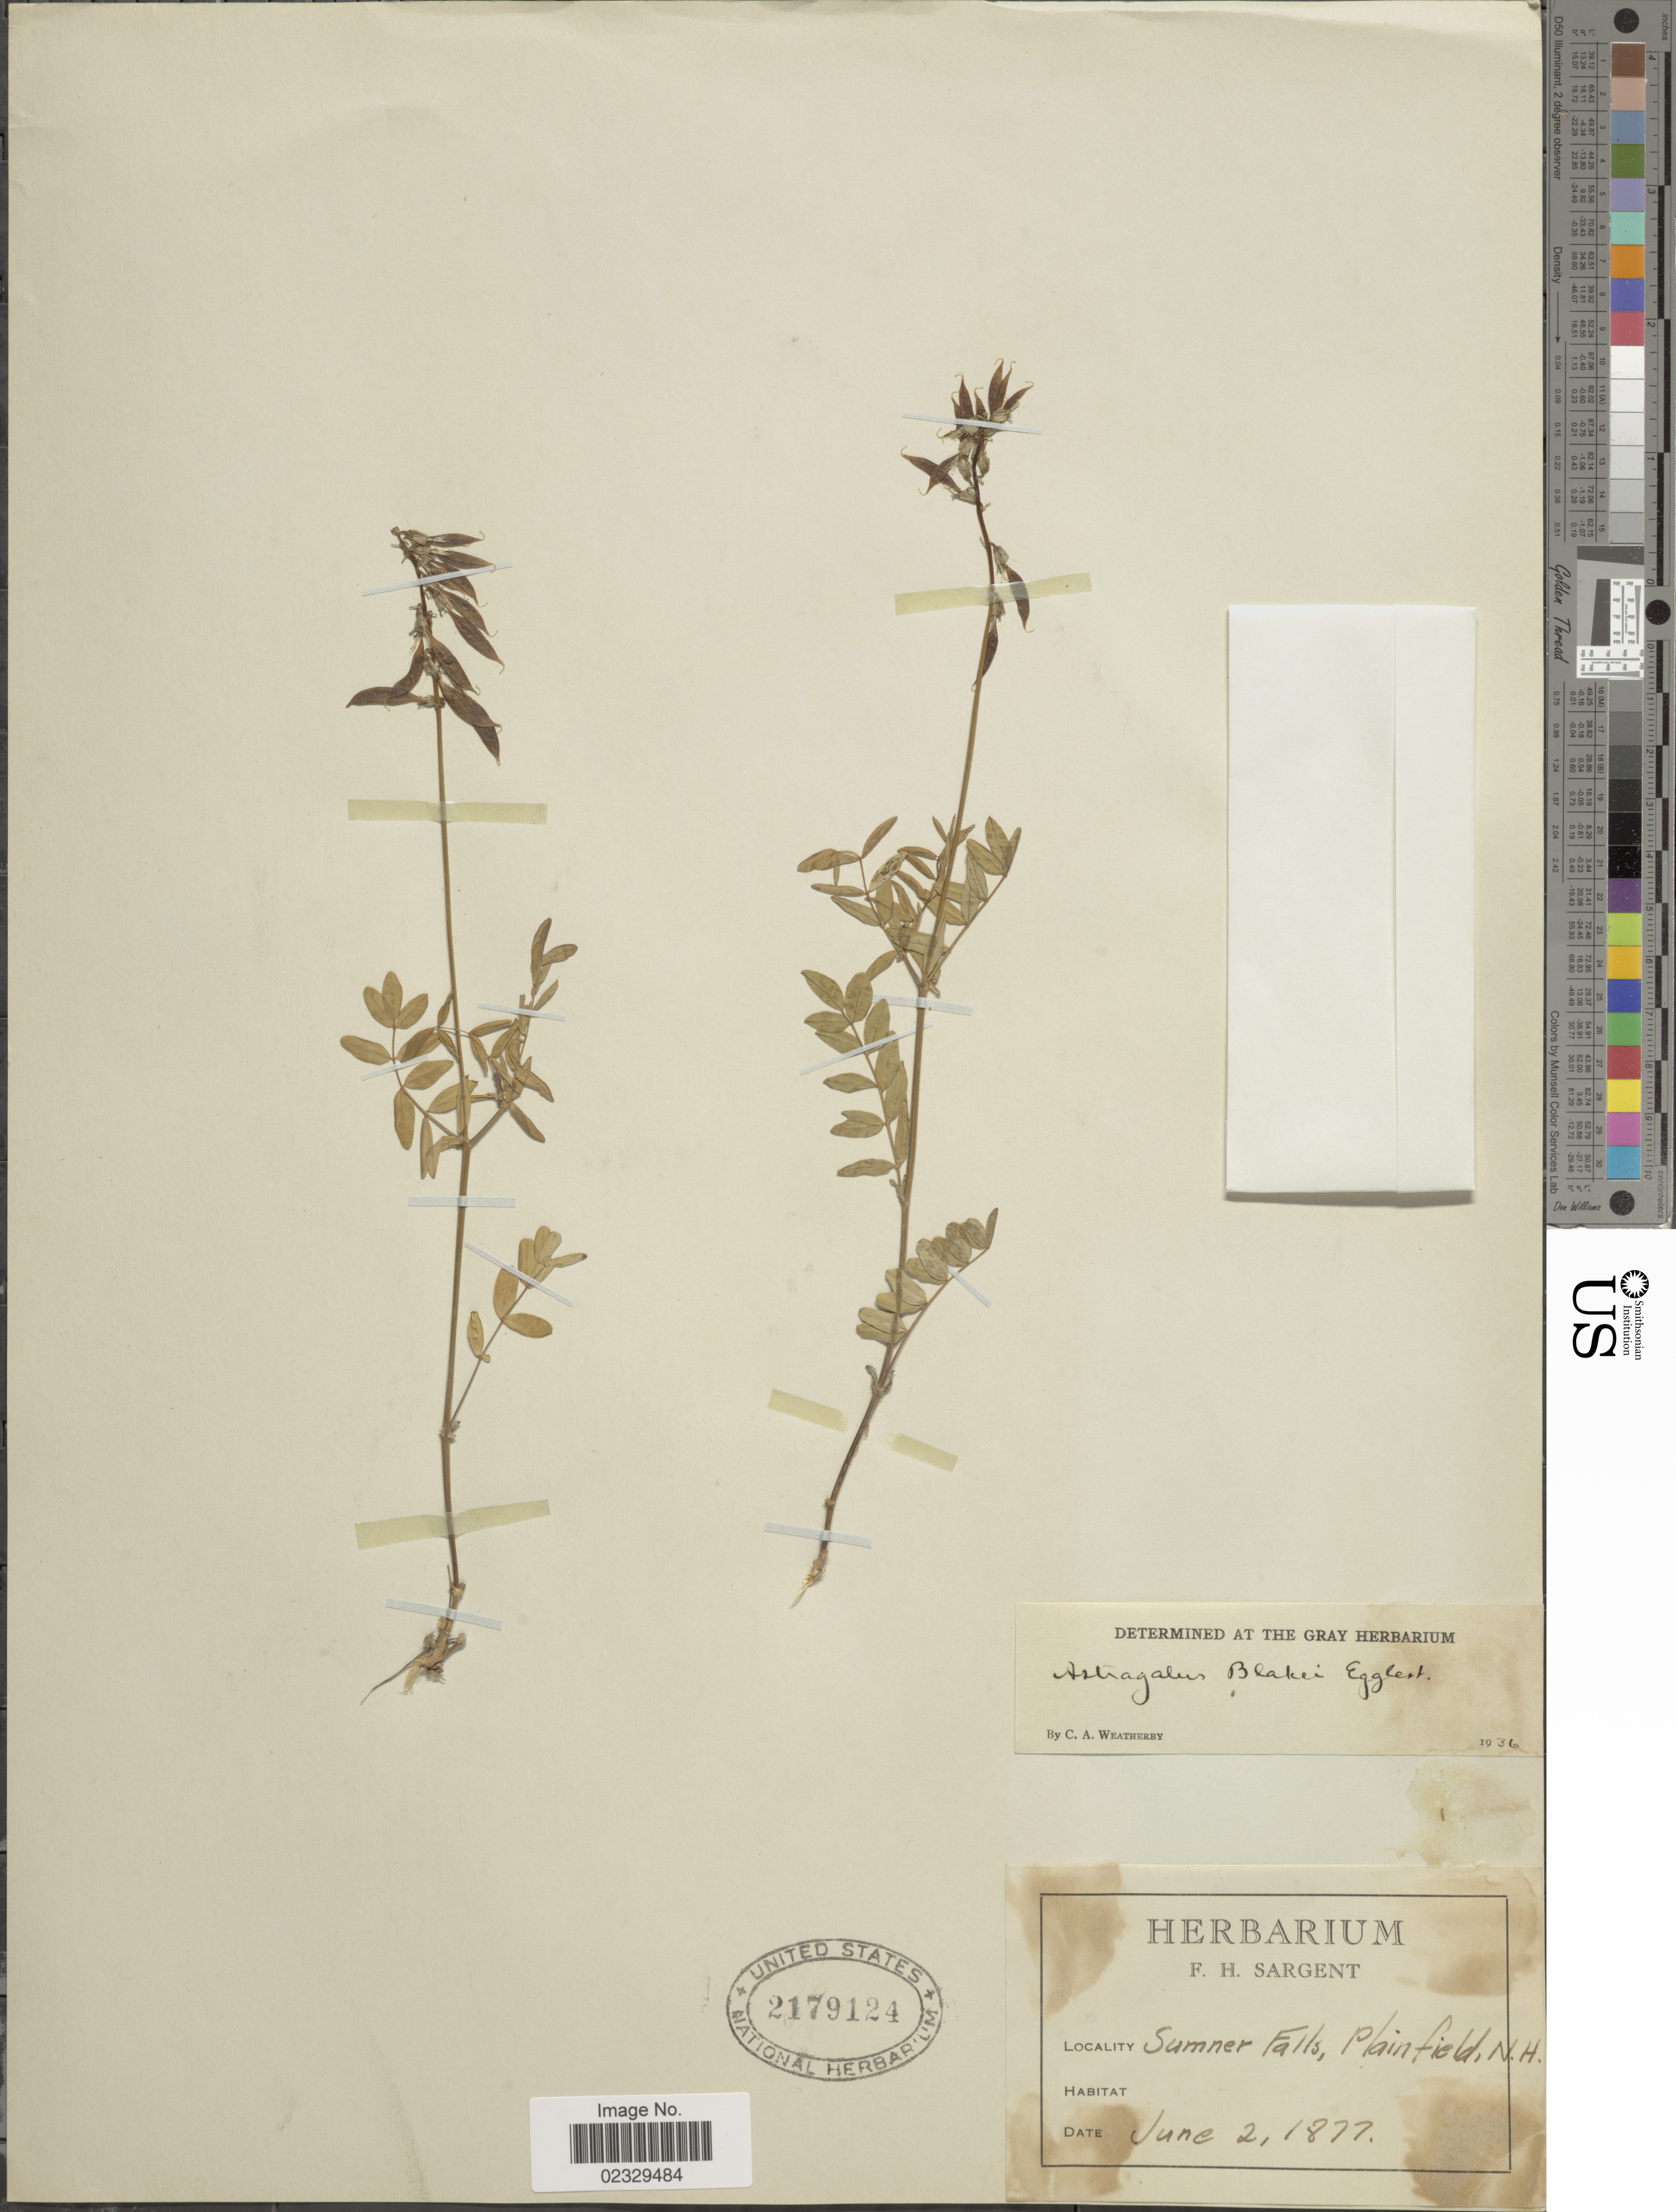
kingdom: Plantae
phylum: Tracheophyta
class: Magnoliopsida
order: Fabales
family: Fabaceae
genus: Astragalus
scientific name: Astragalus blakei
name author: Eggl.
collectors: Ex herb. F. H. Sargent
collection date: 1877-06-02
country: United States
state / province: New Hampshire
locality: Sumner Falls, Plainfield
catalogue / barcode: US 2179124